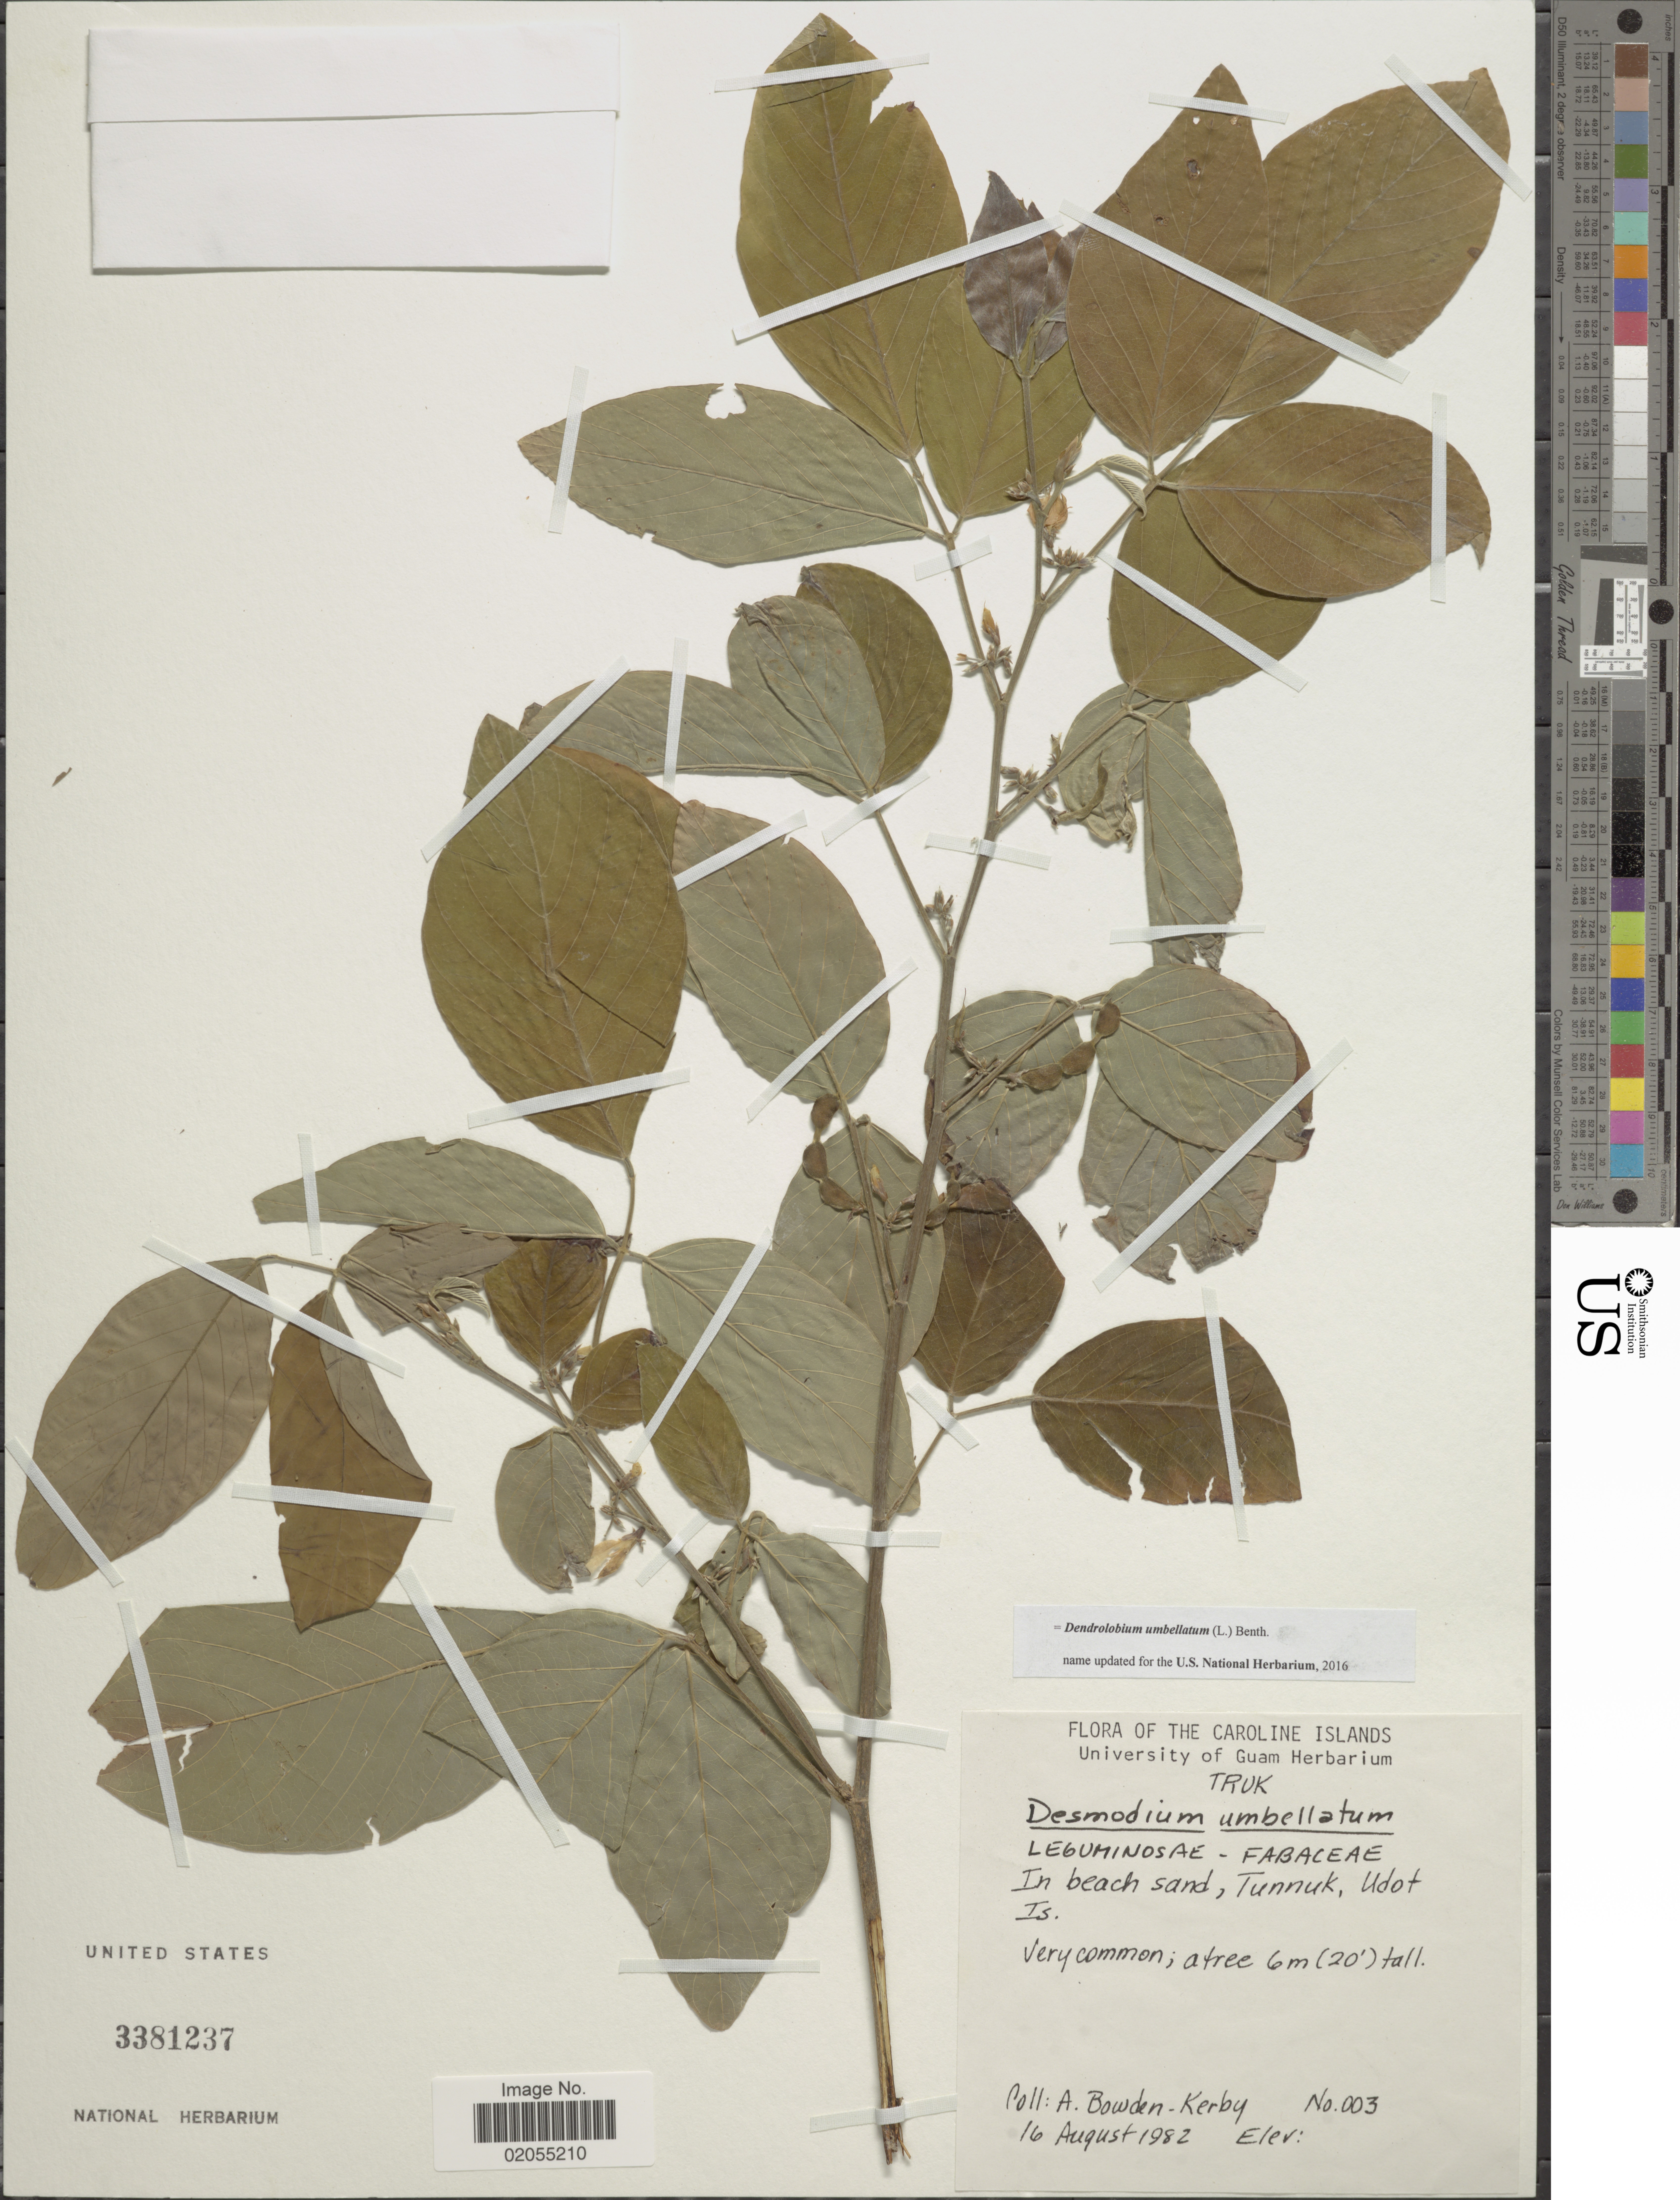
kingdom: Plantae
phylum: Tracheophyta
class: Magnoliopsida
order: Fabales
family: Fabaceae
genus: Dendrolobium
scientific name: Dendrolobium umbellatum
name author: (L.) Benth.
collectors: A. Bowden-Kerby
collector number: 003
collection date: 1982-08-16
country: Micronesia, Federated States of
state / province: Truk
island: Udot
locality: Caroline Islands, Tunnuk, Udot Is.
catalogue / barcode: US 3381237